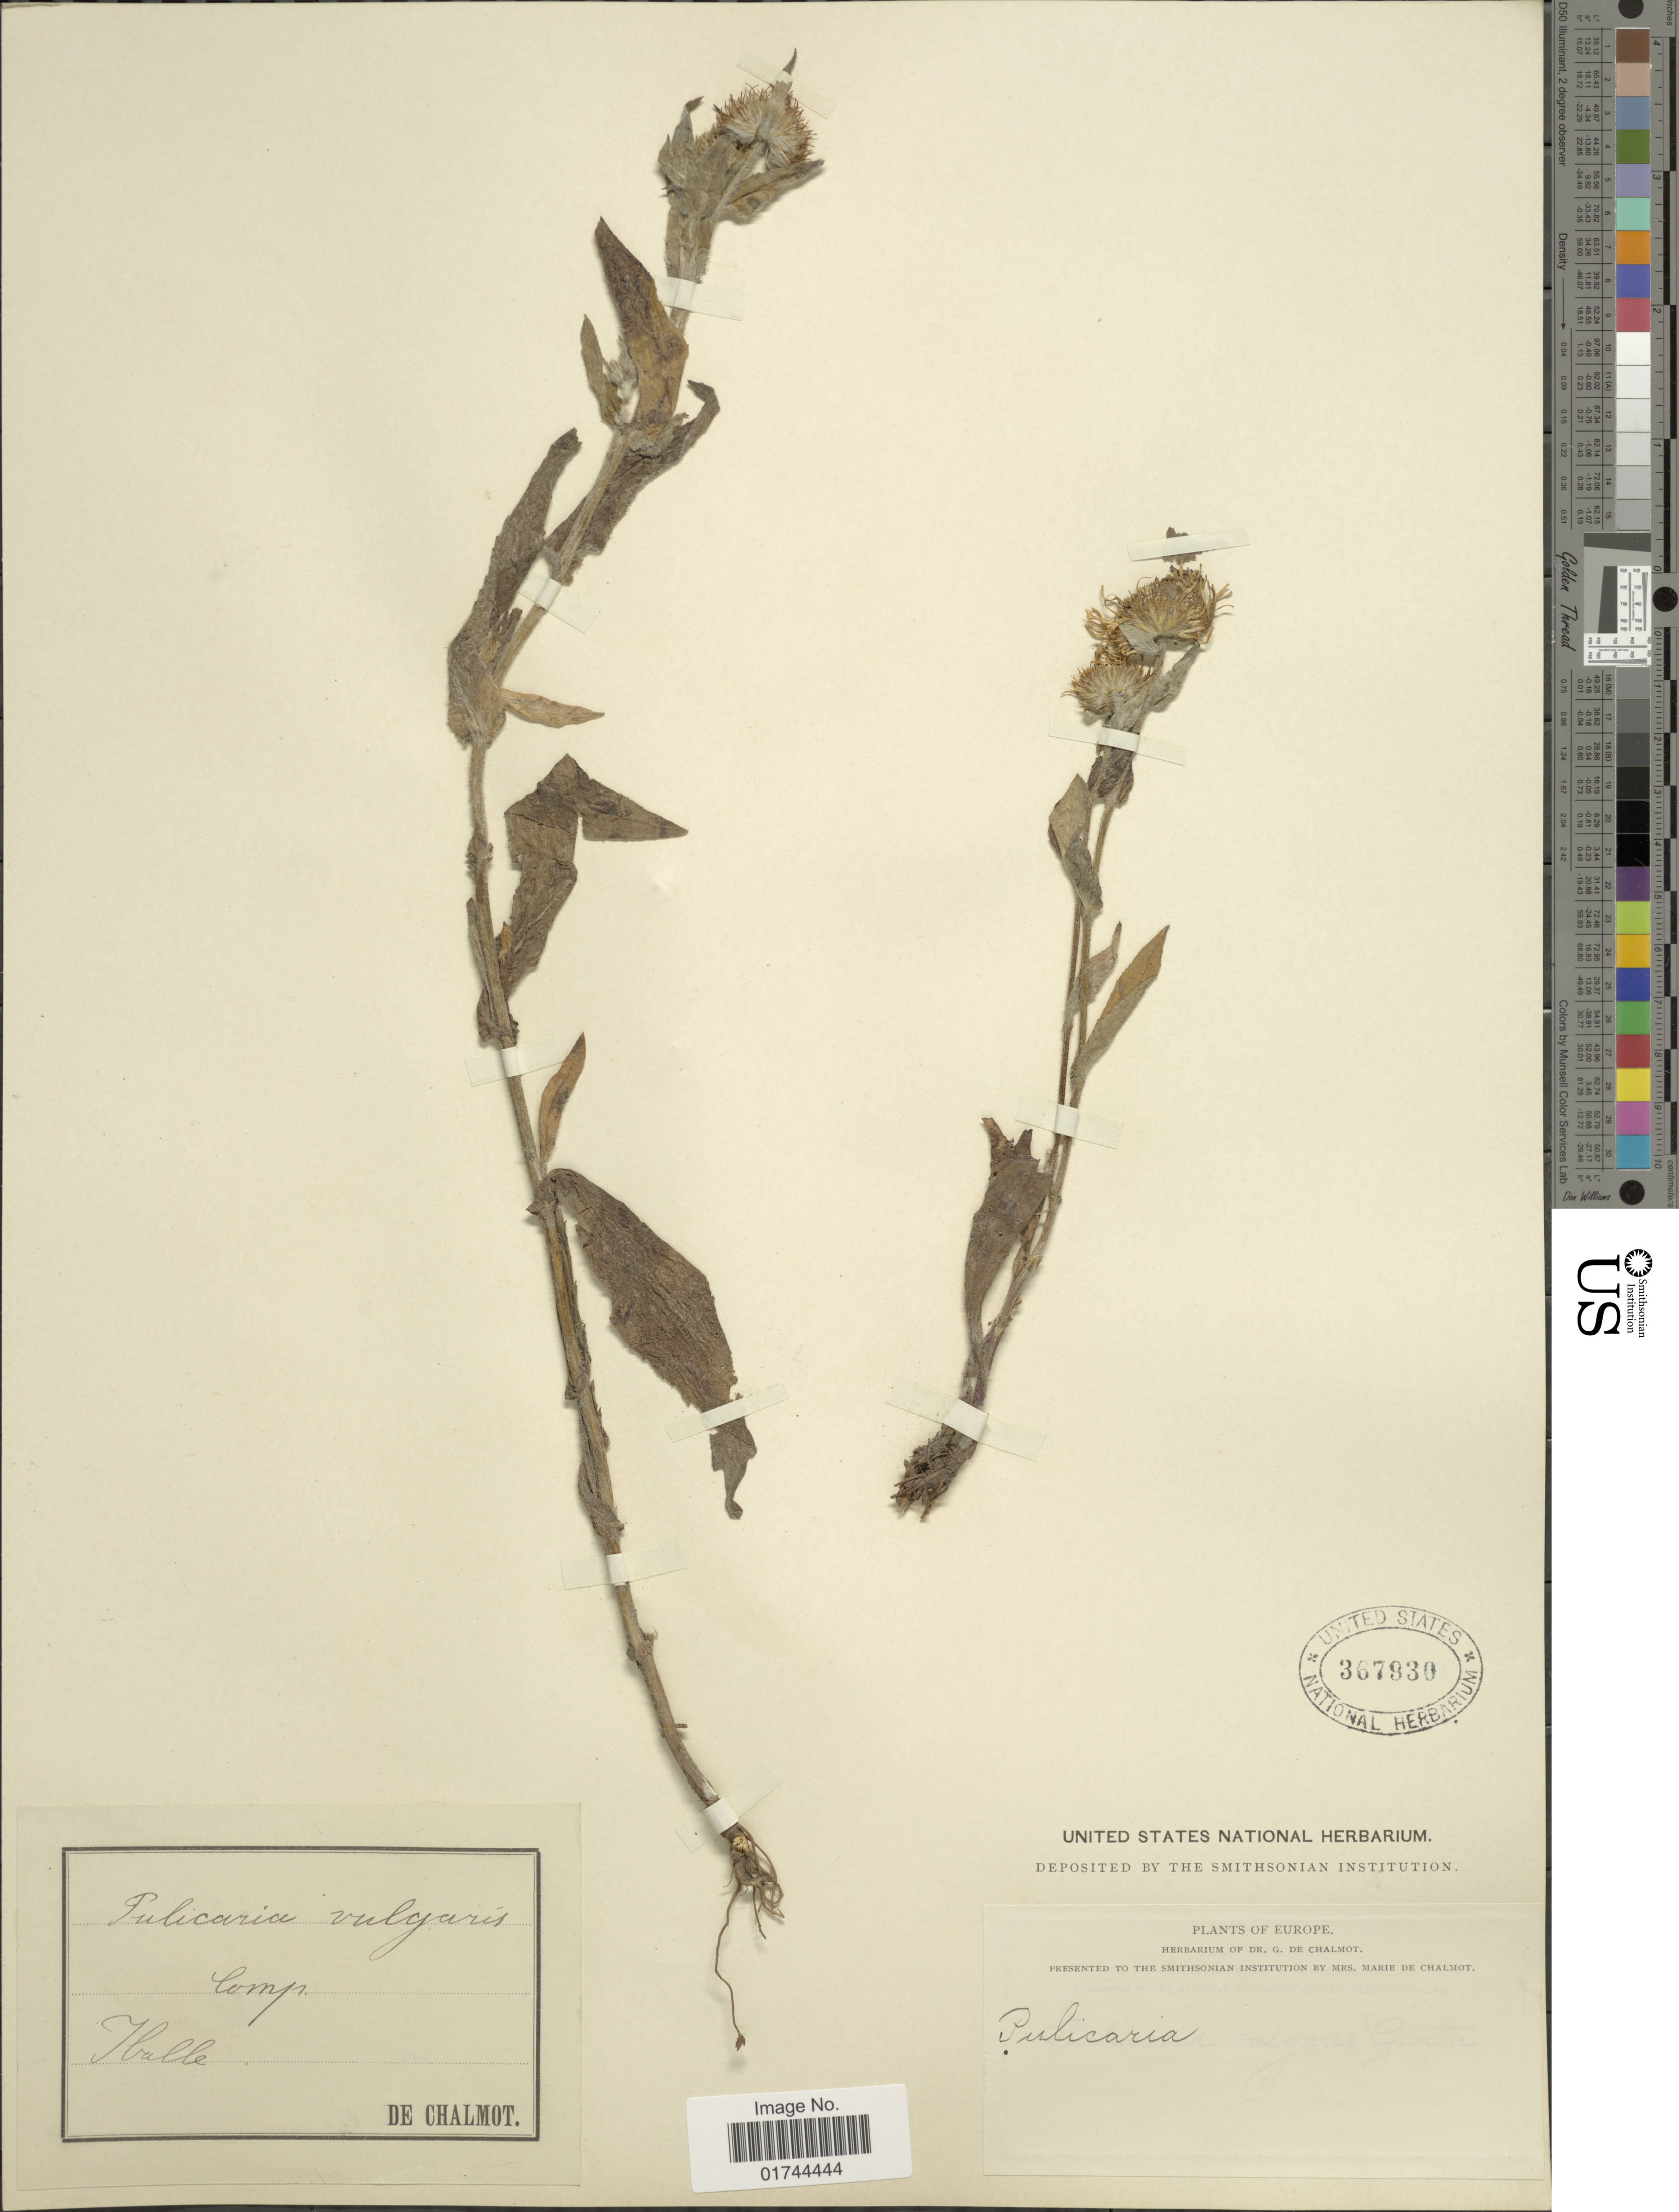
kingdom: Plantae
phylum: Tracheophyta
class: Magnoliopsida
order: Asterales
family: Asteraceae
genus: Pulicaria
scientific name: Pulicaria vulgaris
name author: Gaertn.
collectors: G. de Chalmot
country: Germany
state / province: Sachsen-Anhalt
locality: Iballe, Europa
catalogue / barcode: US 367930